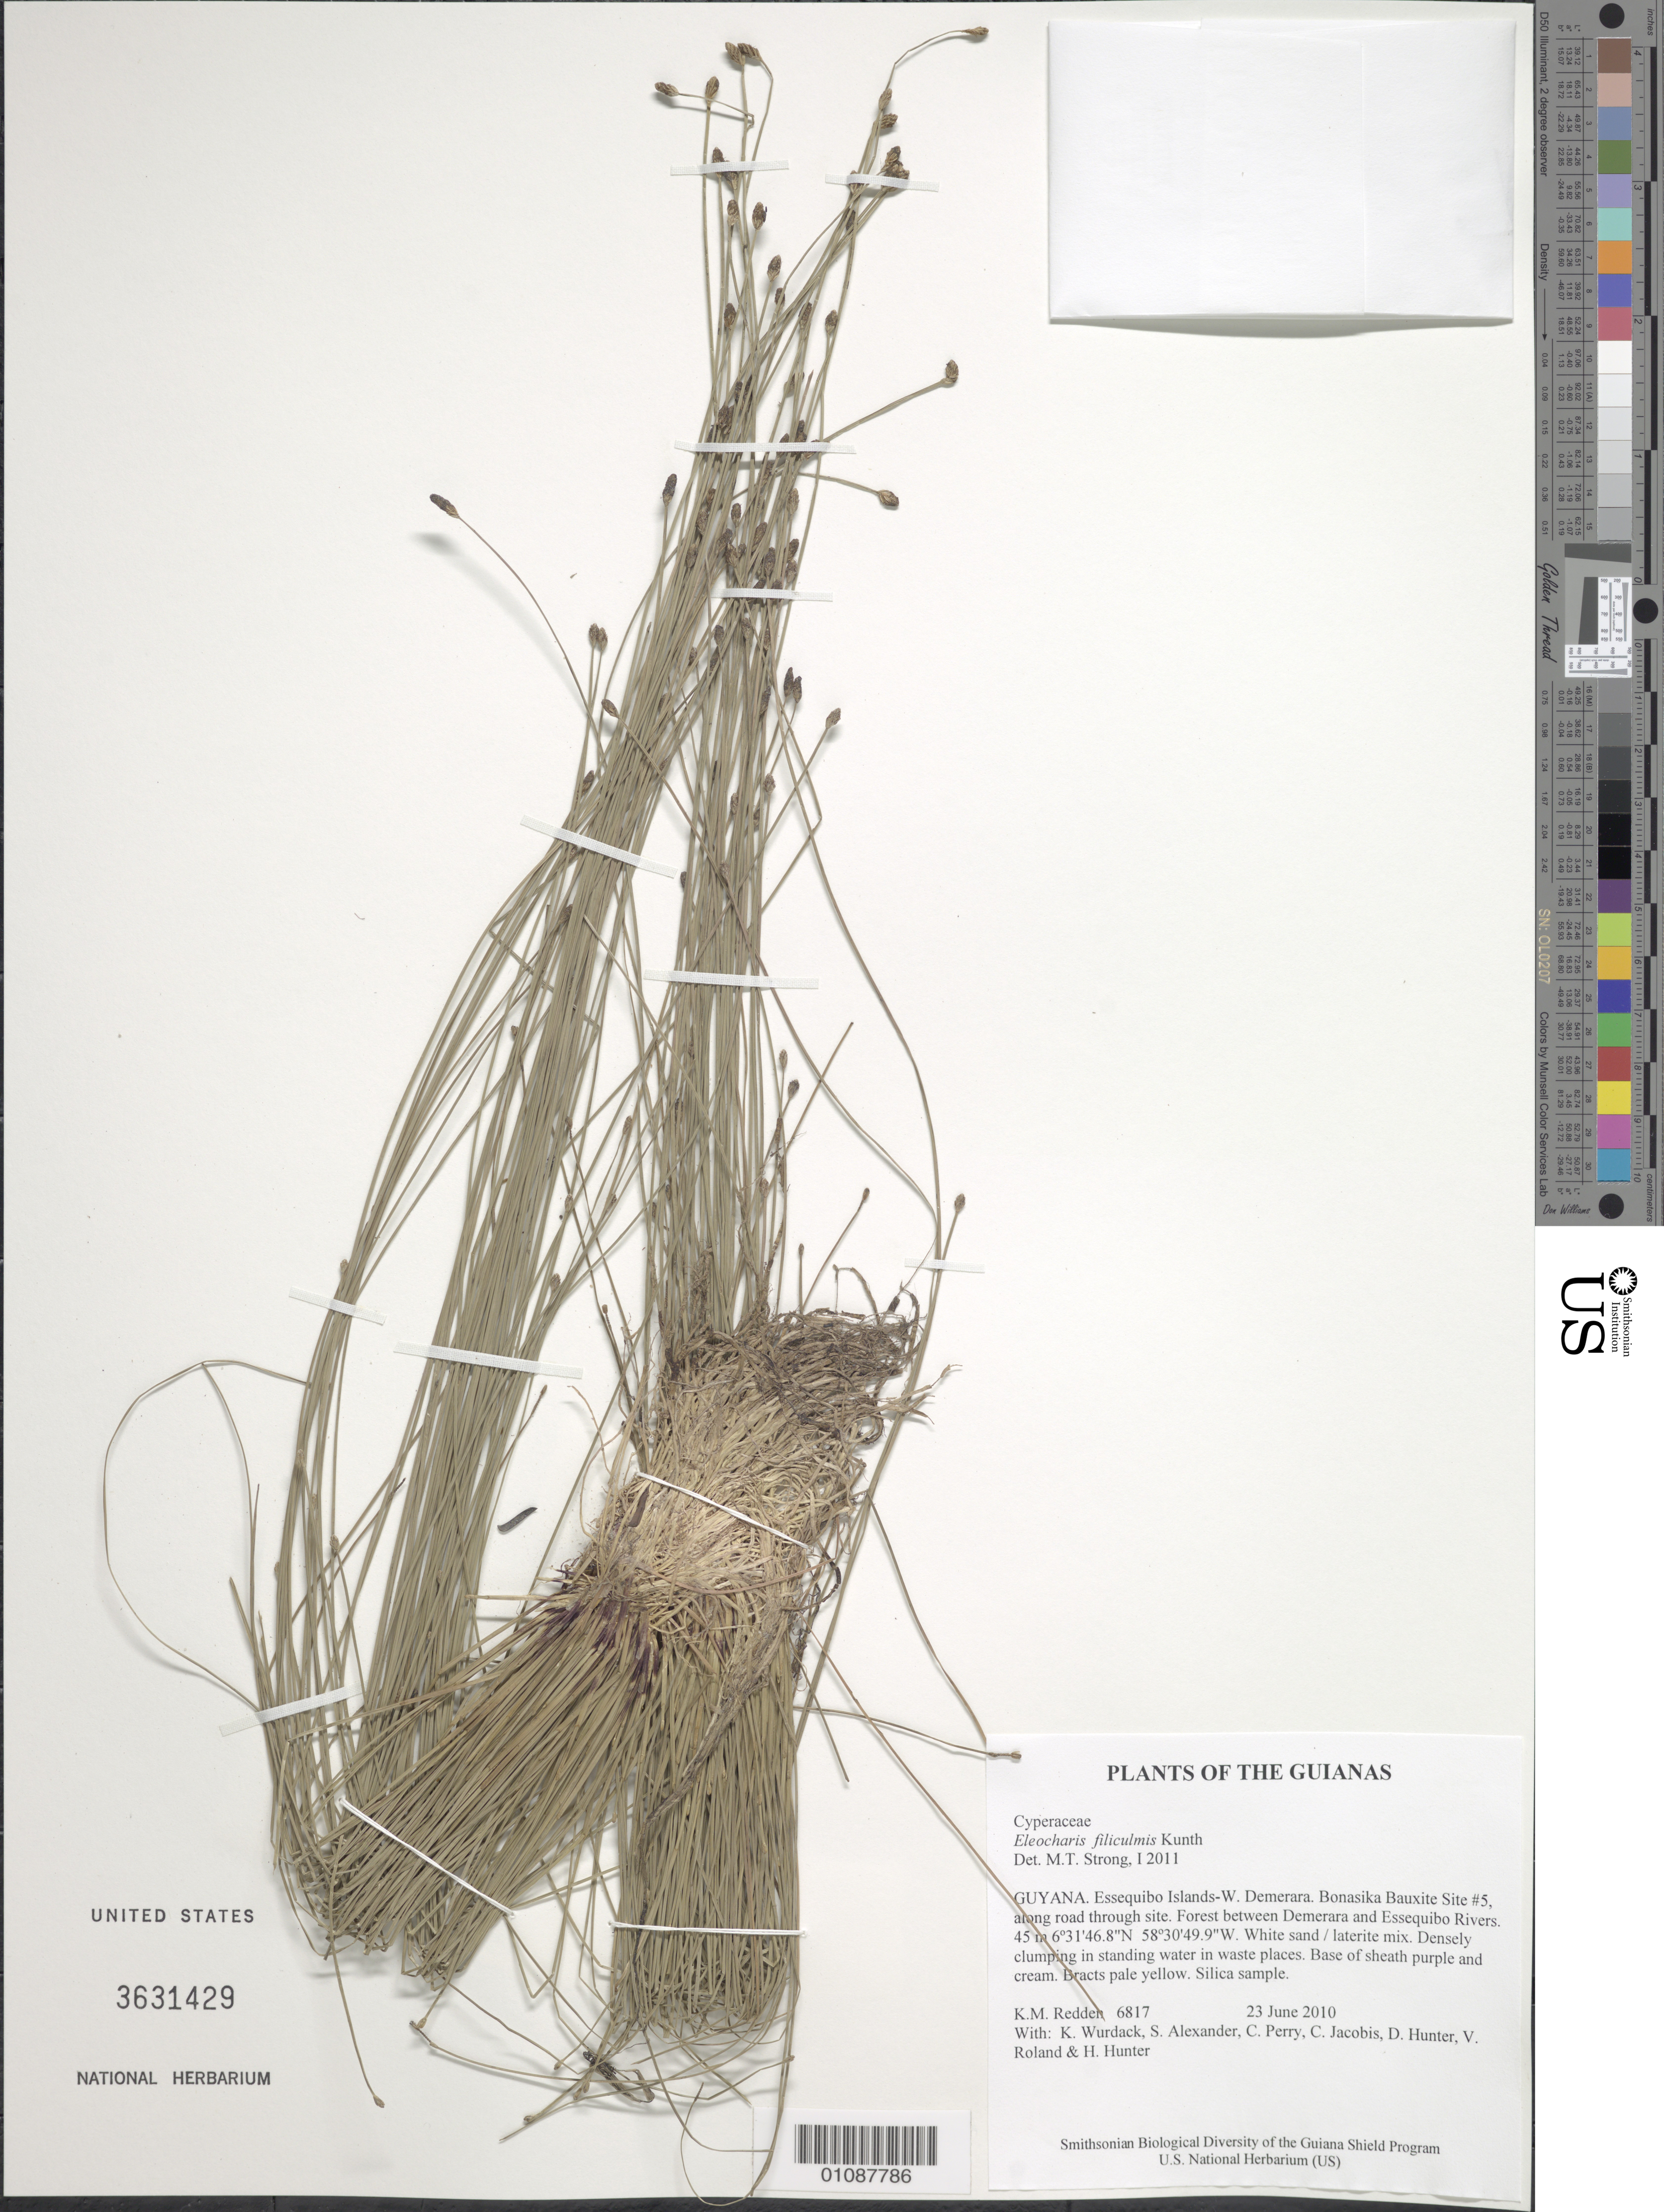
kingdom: Plantae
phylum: Tracheophyta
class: Liliopsida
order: Poales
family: Cyperaceae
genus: Eleocharis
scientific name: Eleocharis filiculmis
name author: Kunth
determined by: Strong, M. T., (US), Smithsonian Institution - National Museum of Natural History (UNITED STATES)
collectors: K. M. Redden, K. Wurdack, S. N. Alexander, C. Perry, C. Jacobis, D. Hunter, V. Roland & H. Hunter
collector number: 6817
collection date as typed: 23 June 2010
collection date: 2010-06-23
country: Guyana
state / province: Essequibo Isl-W. Demerara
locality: Bonasika Bauxite Site #5, along road through site. Forest between Demerara and Essequibo Rivers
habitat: White sand / laterite mix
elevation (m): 45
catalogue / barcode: US 3631429